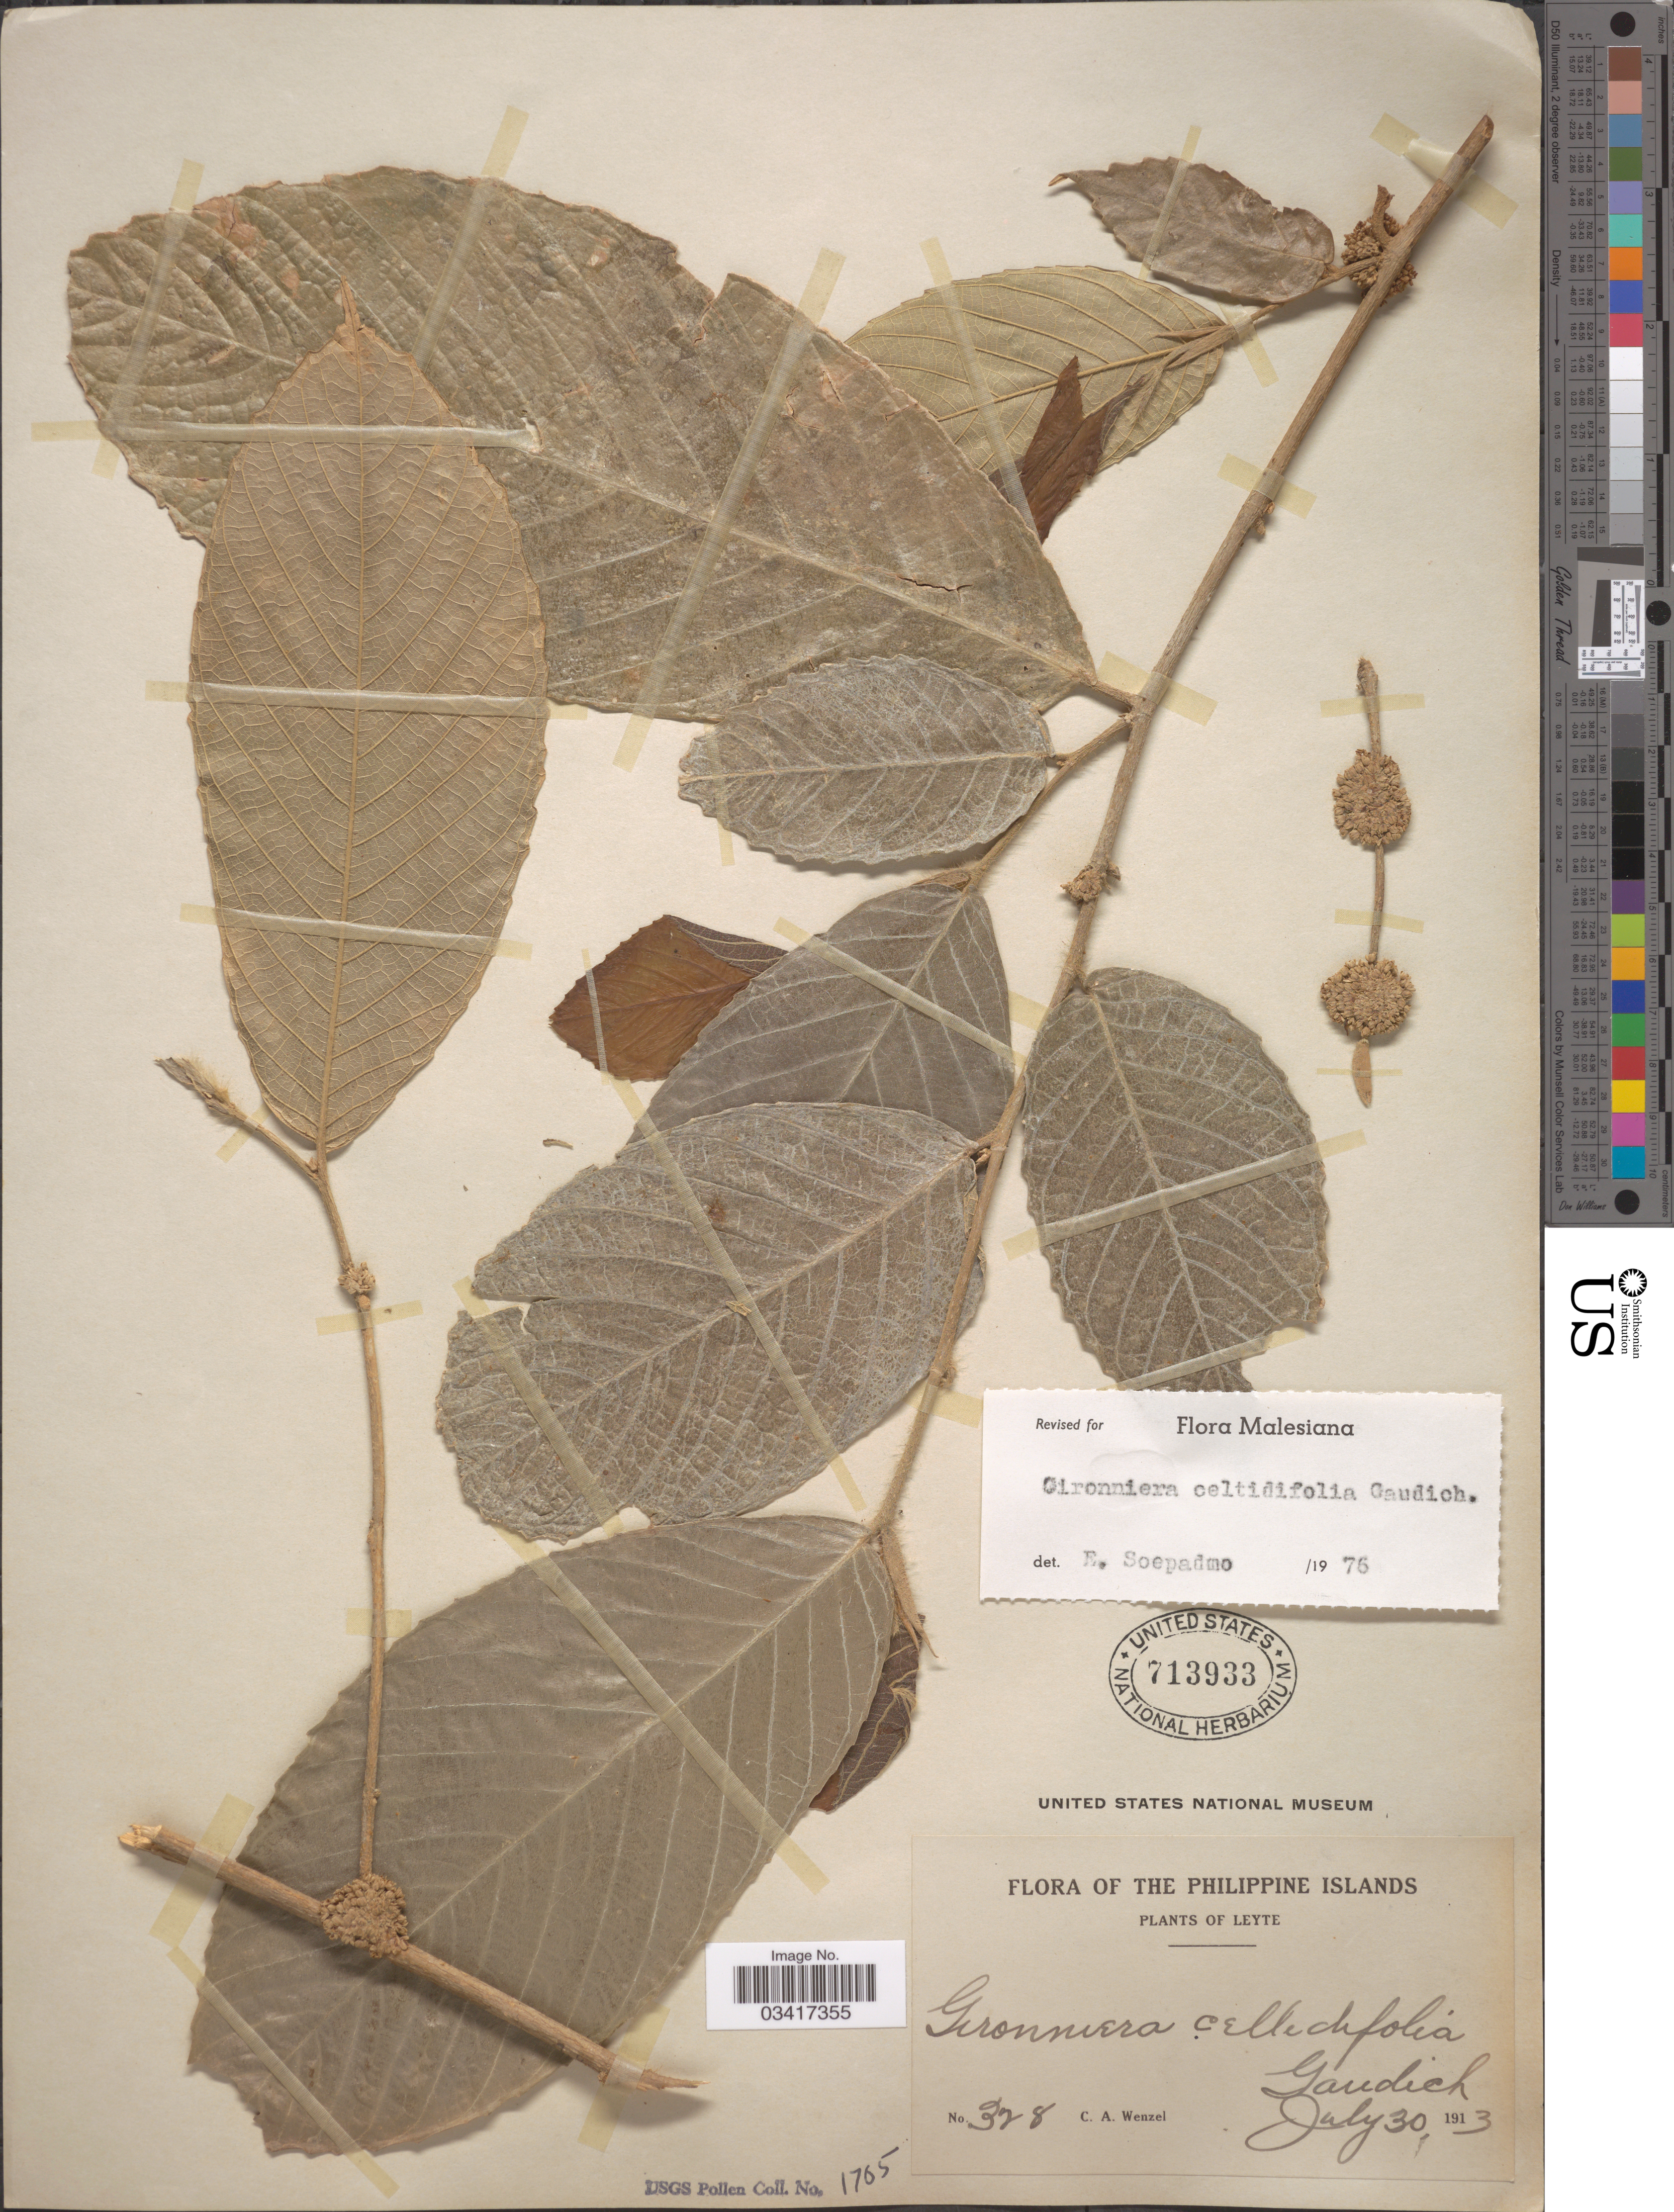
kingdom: Plantae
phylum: Tracheophyta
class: Magnoliopsida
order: Rosales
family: Cannabaceae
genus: Gironniera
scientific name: Gironniera celtidifolia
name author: Gaudich.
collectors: C. Wenzel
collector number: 328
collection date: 1913-07-30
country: Philippines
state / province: Eastern Visayas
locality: The Philippine Islands. Leyte.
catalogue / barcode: US 713933